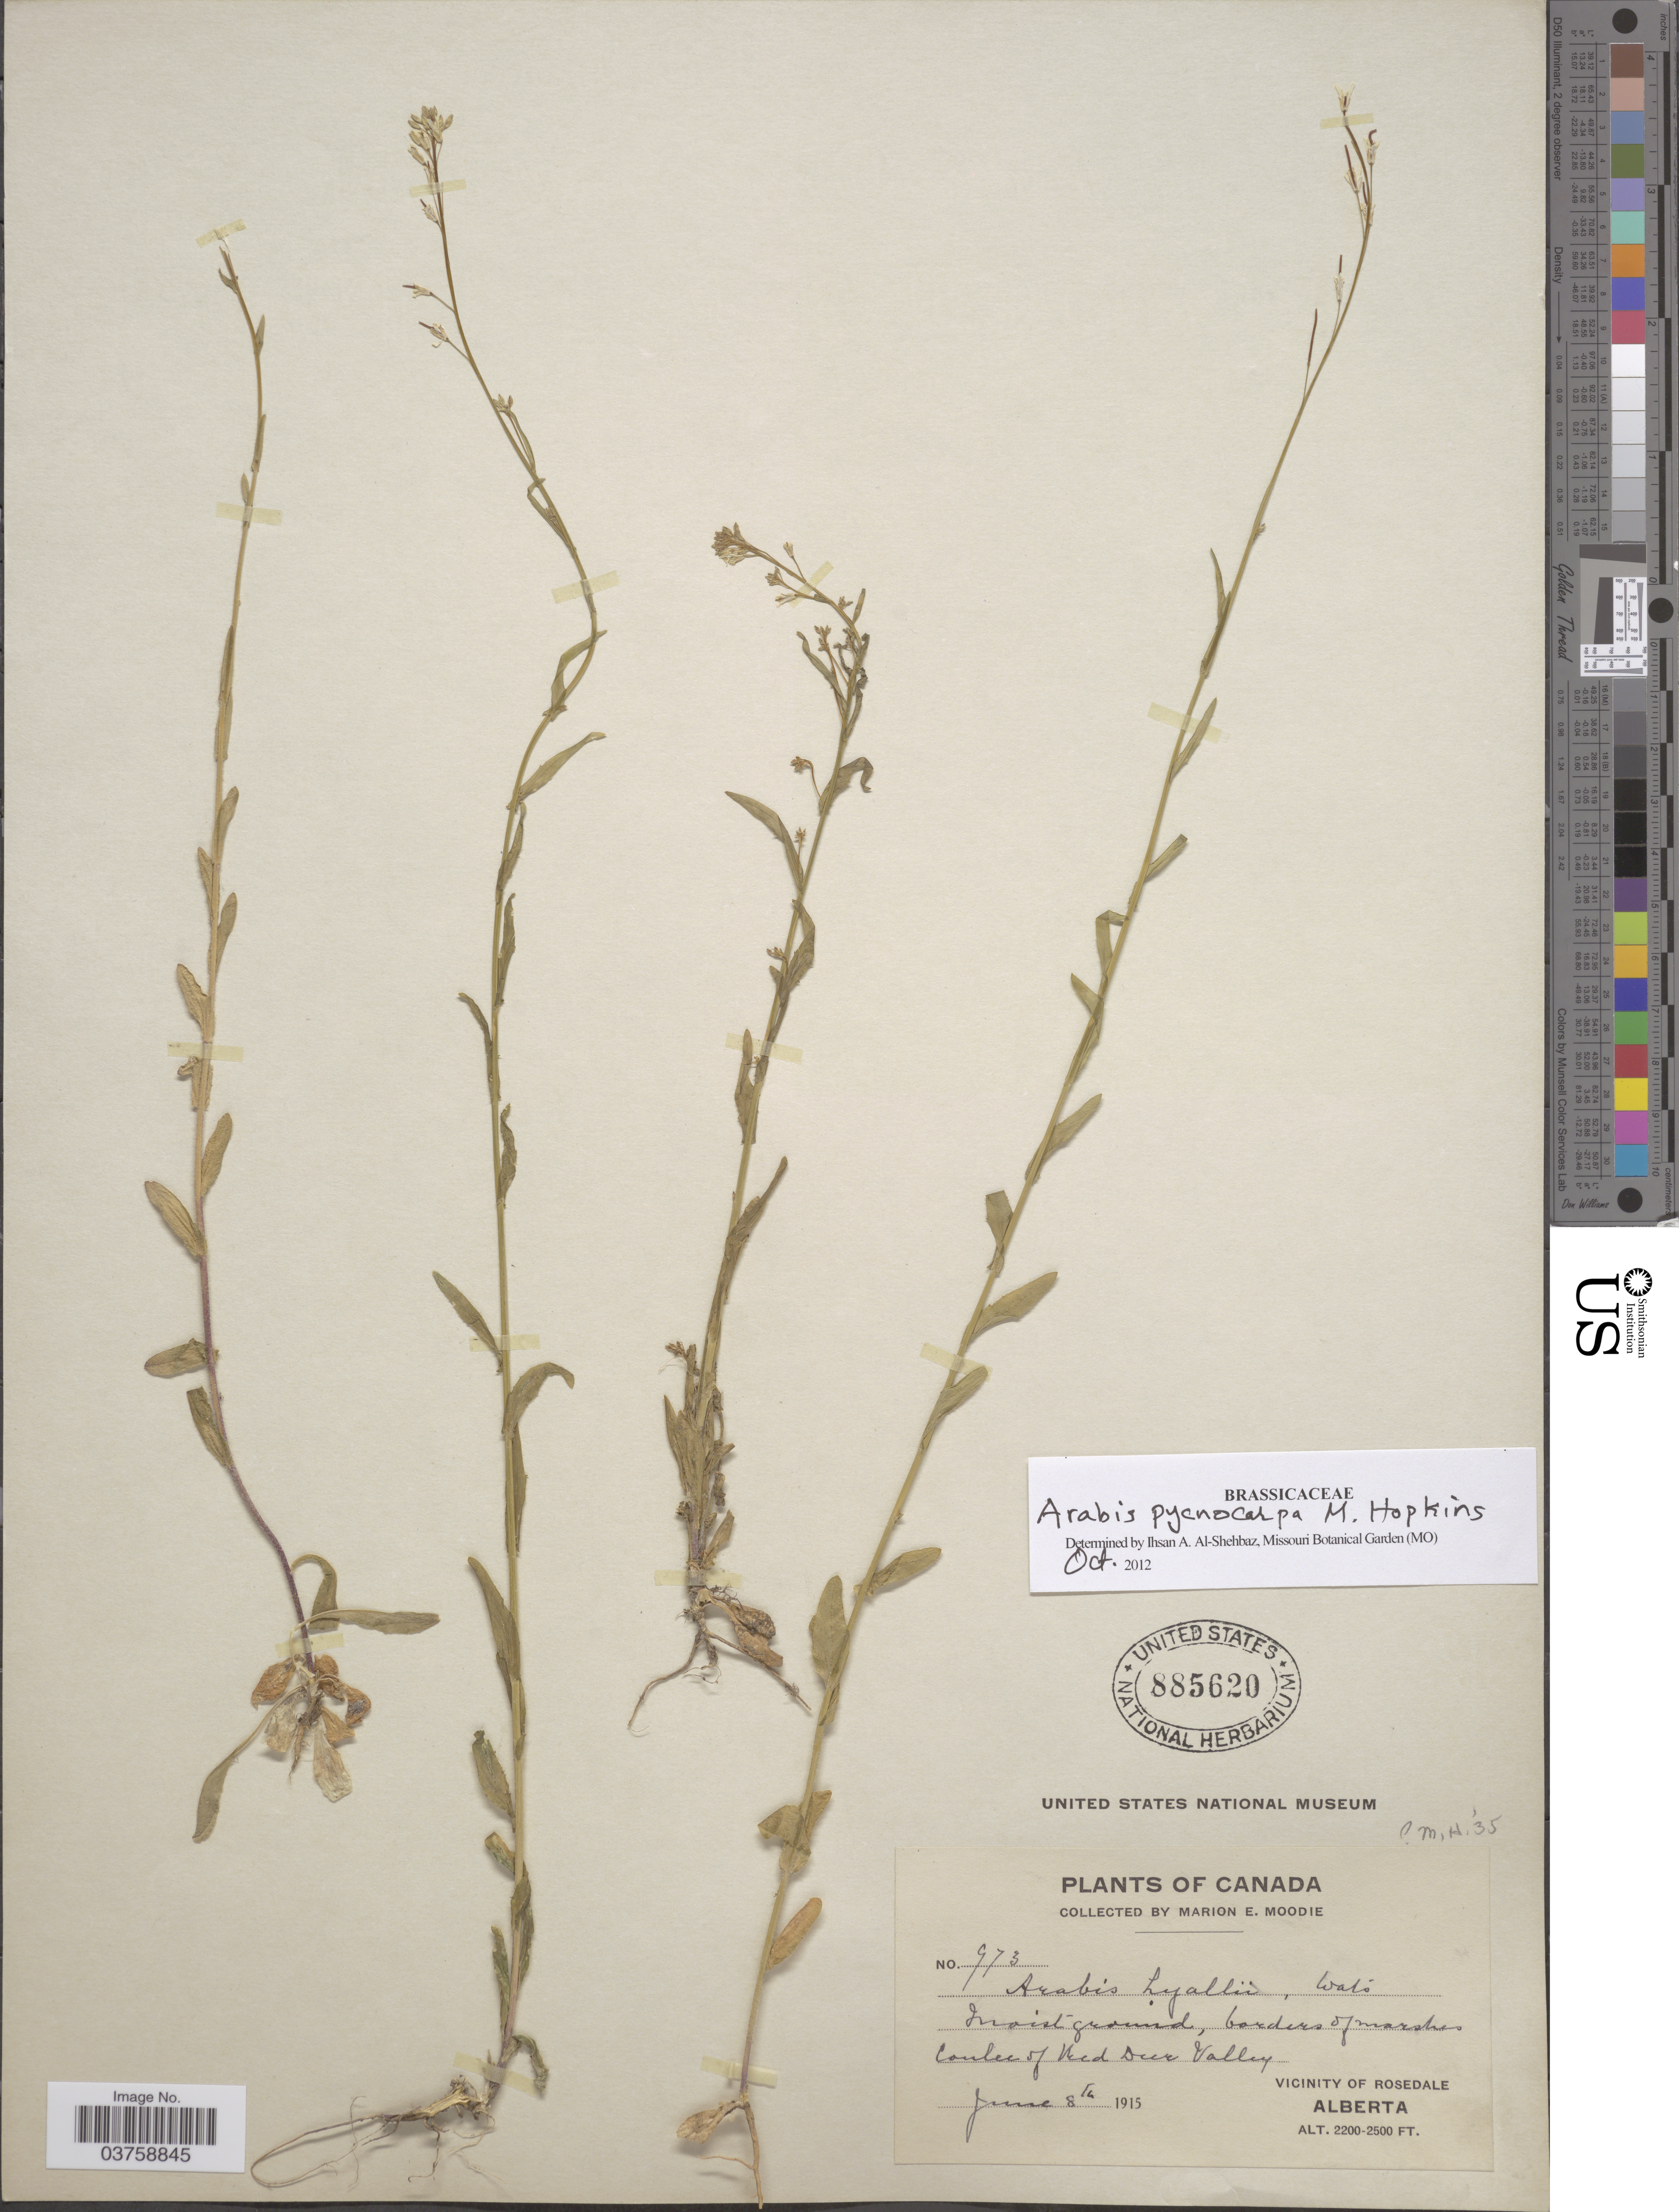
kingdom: Plantae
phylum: Tracheophyta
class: Magnoliopsida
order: Brassicales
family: Brassicaceae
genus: Arabis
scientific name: Arabis pycnocarpa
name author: M. Hopkins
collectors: M. E. Moodie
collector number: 973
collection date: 1915-06-08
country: Canada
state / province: Alberta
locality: Borders of marshes Coulee of Red Deer Valley. Vicinity of Rosedale.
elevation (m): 671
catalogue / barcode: US 885620